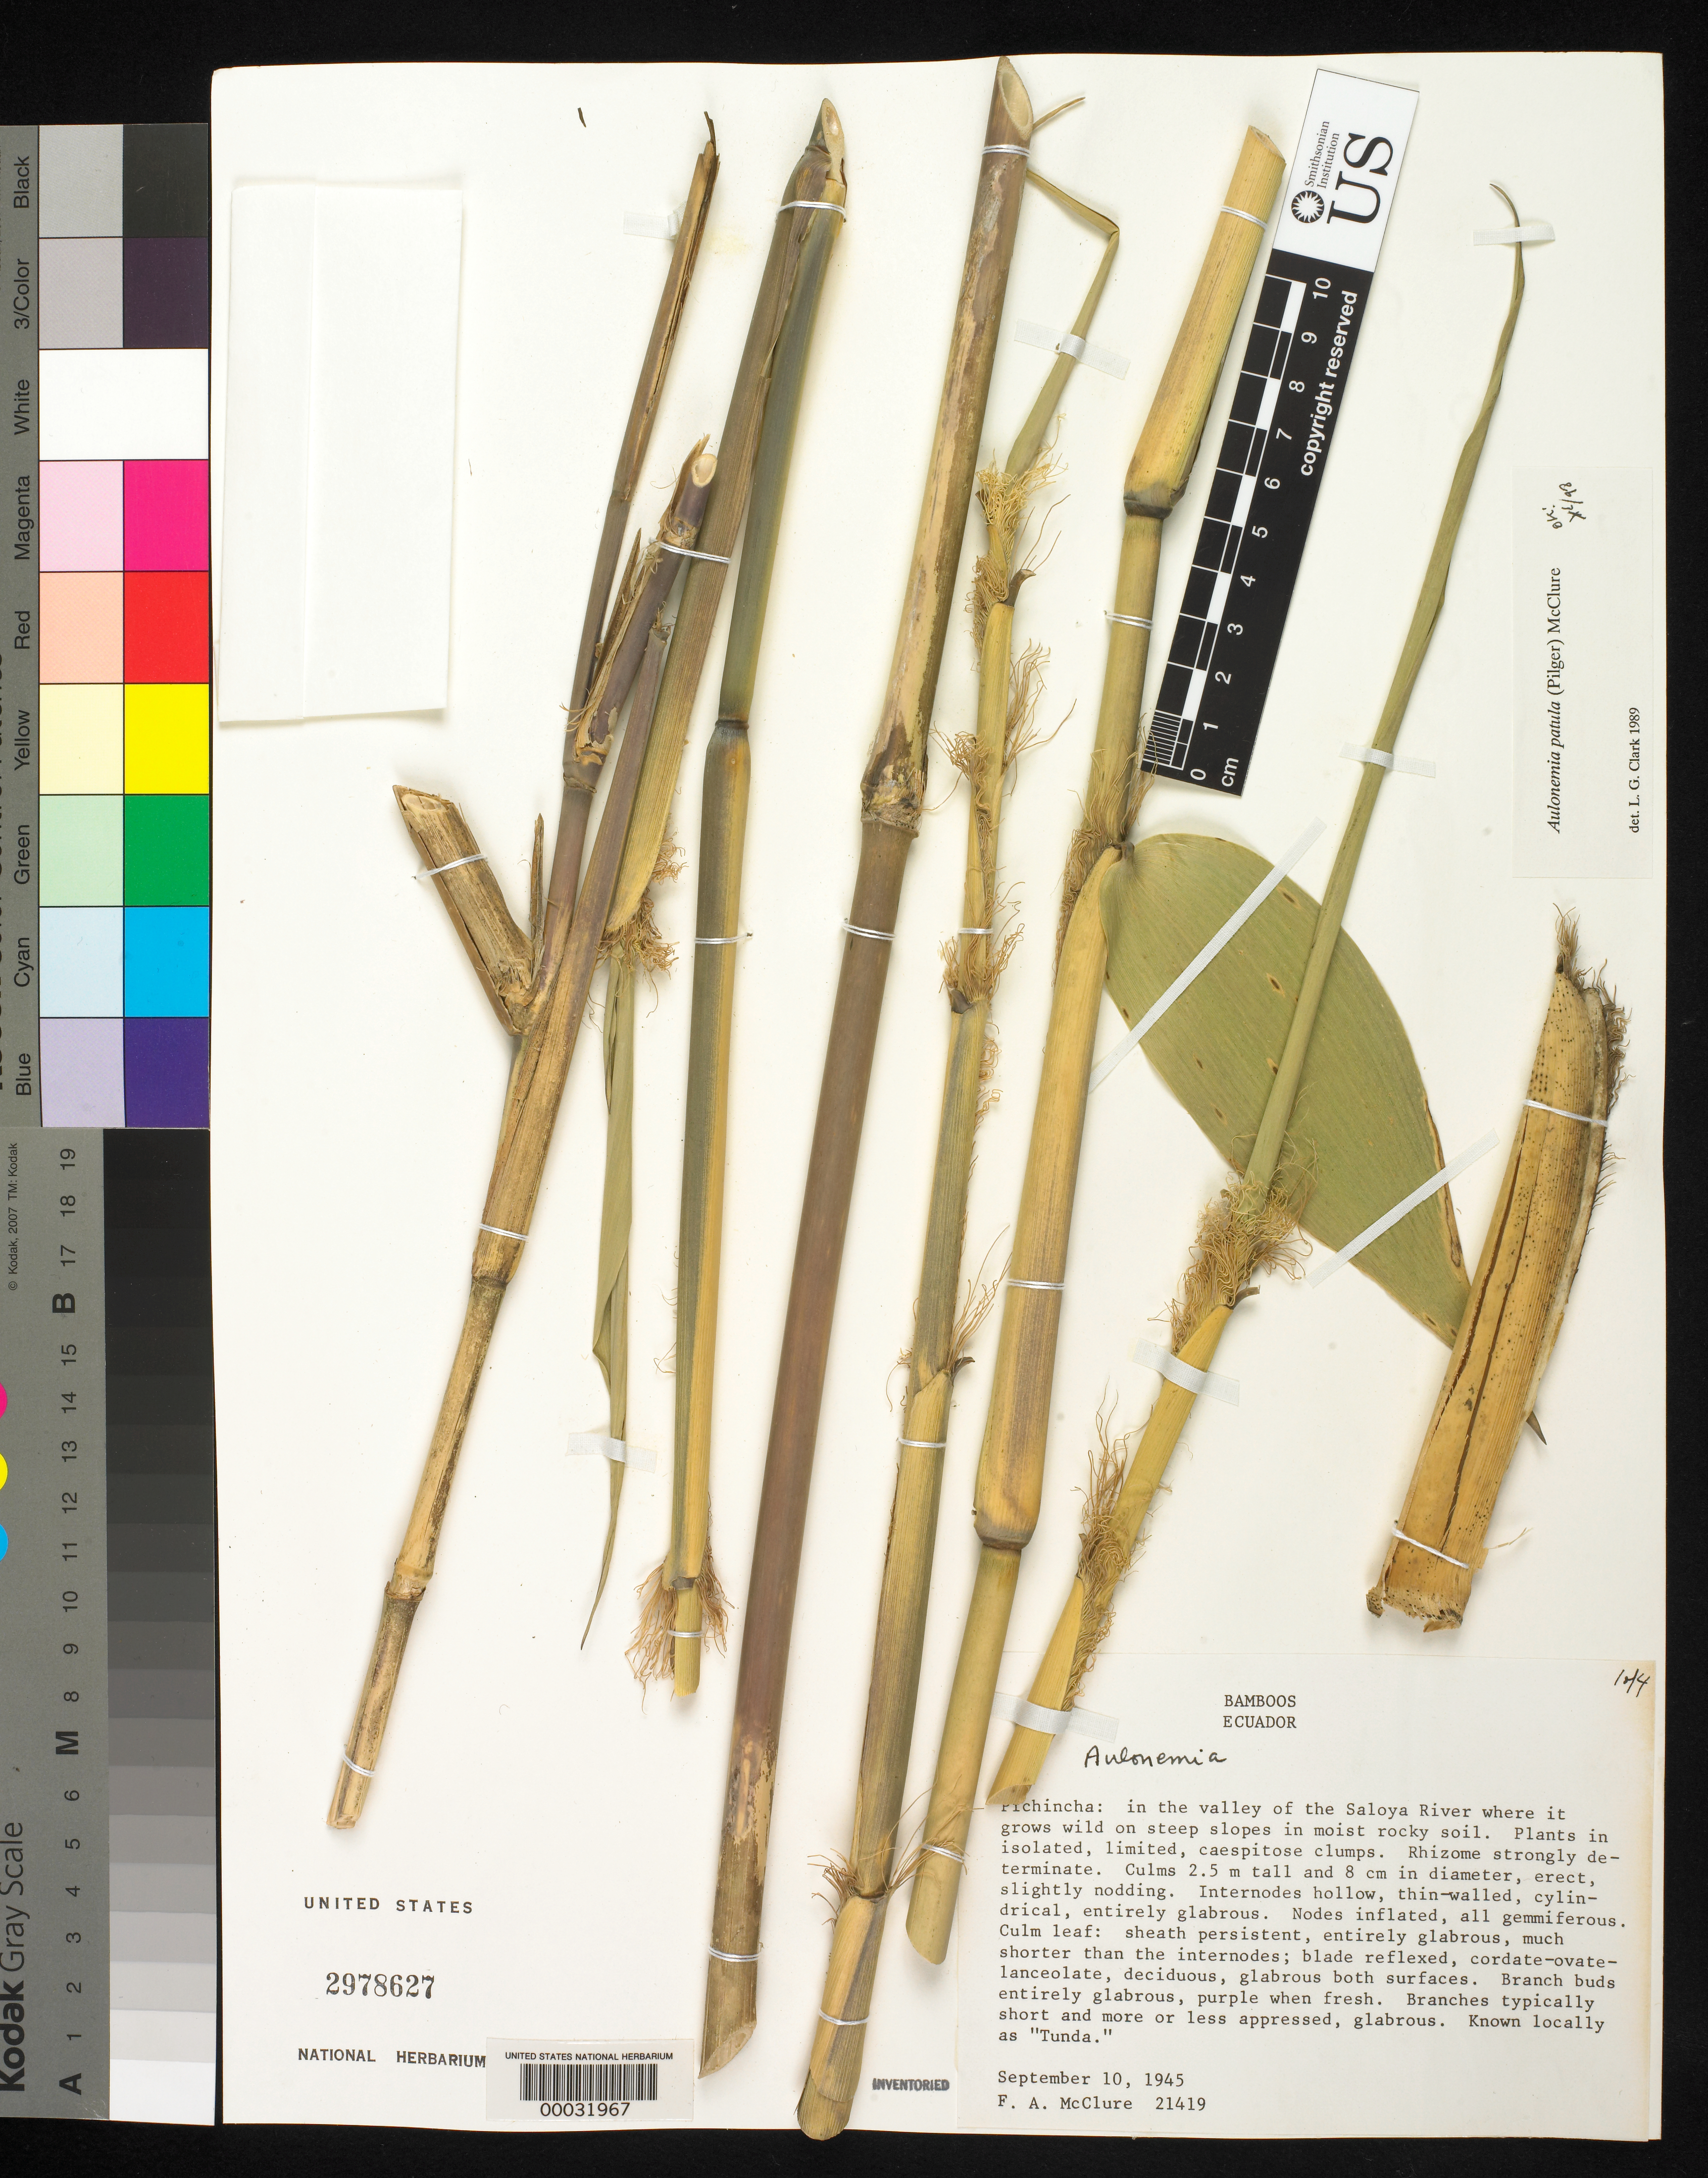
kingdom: Plantae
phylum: Tracheophyta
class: Liliopsida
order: Poales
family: Poaceae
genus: Aulonemia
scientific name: Aulonemia patula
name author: (Pilg.) McClure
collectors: F. A. McClure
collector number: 21419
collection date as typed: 10 Sep 1945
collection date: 1945-09-10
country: Ecuador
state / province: Pichincha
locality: Valley of Saloya River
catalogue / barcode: US 2978627